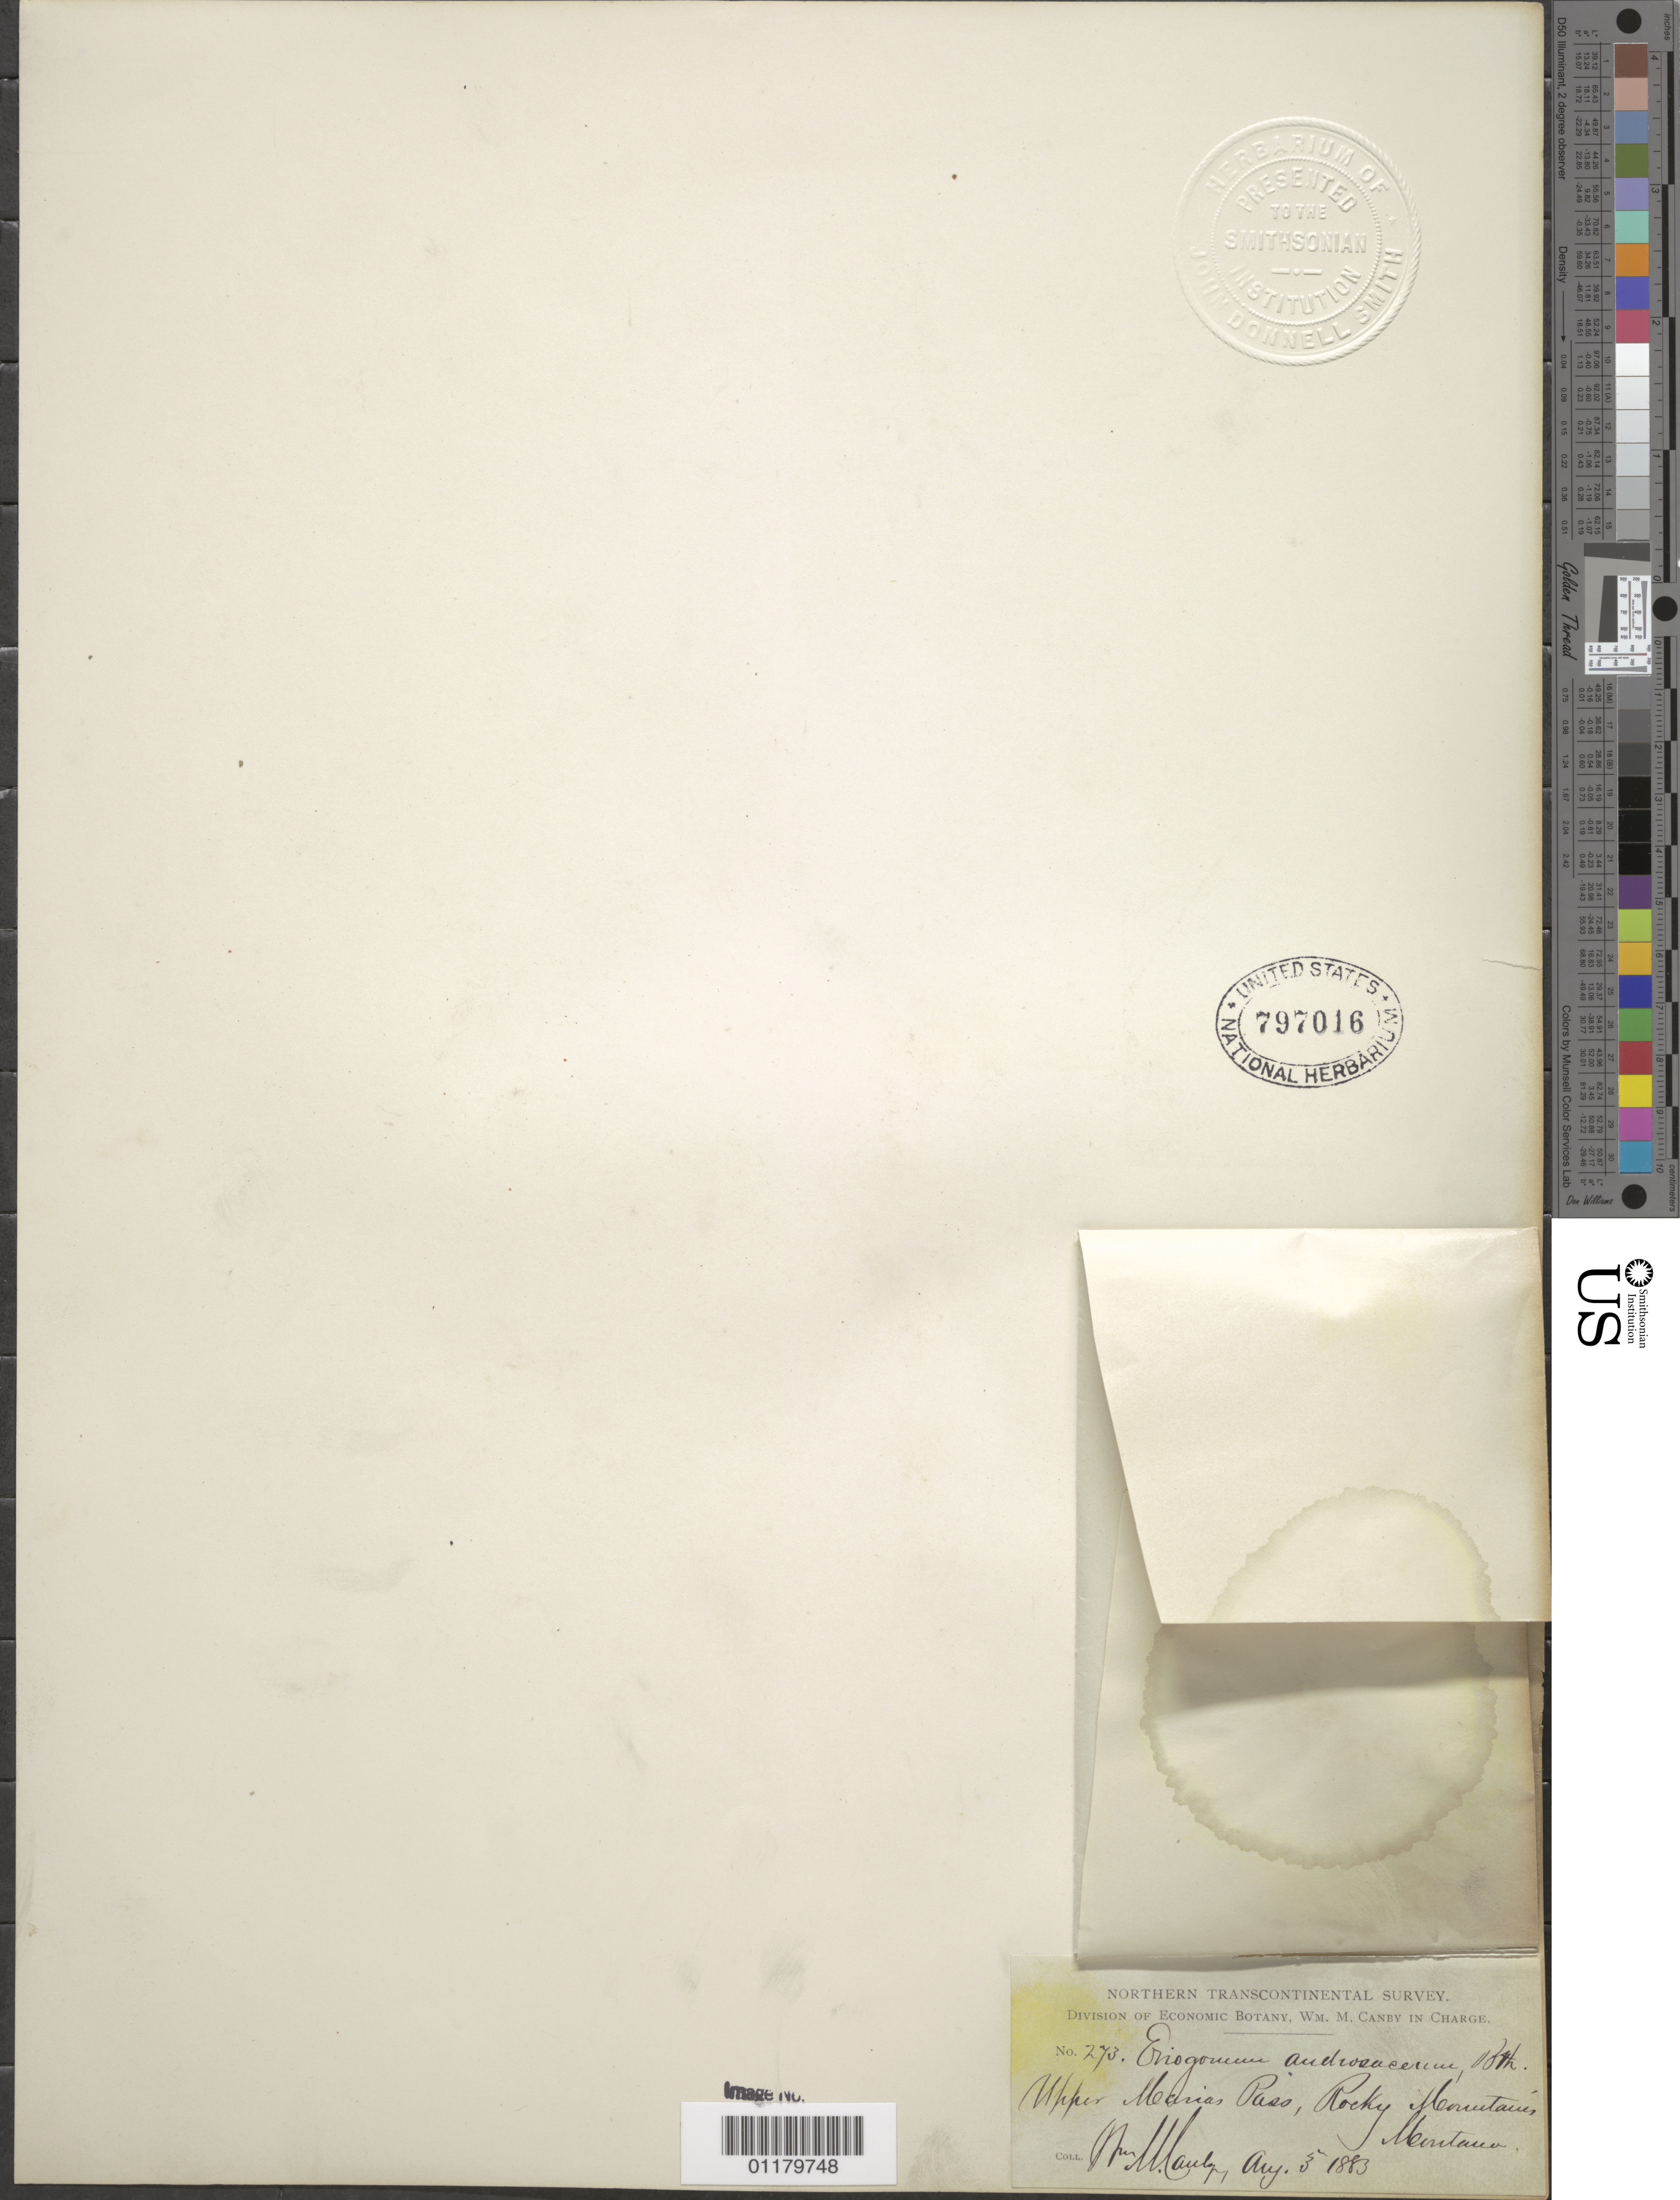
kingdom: Plantae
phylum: Tracheophyta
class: Magnoliopsida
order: Caryophyllales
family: Polygonaceae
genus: Eriogonum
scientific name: Eriogonum androsaceum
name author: Benth.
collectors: W. M. Canby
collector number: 273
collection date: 1883-08-05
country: United States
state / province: Montana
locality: Upper Marias Pass, Rocky Mts.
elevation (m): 2438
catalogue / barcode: US 797016